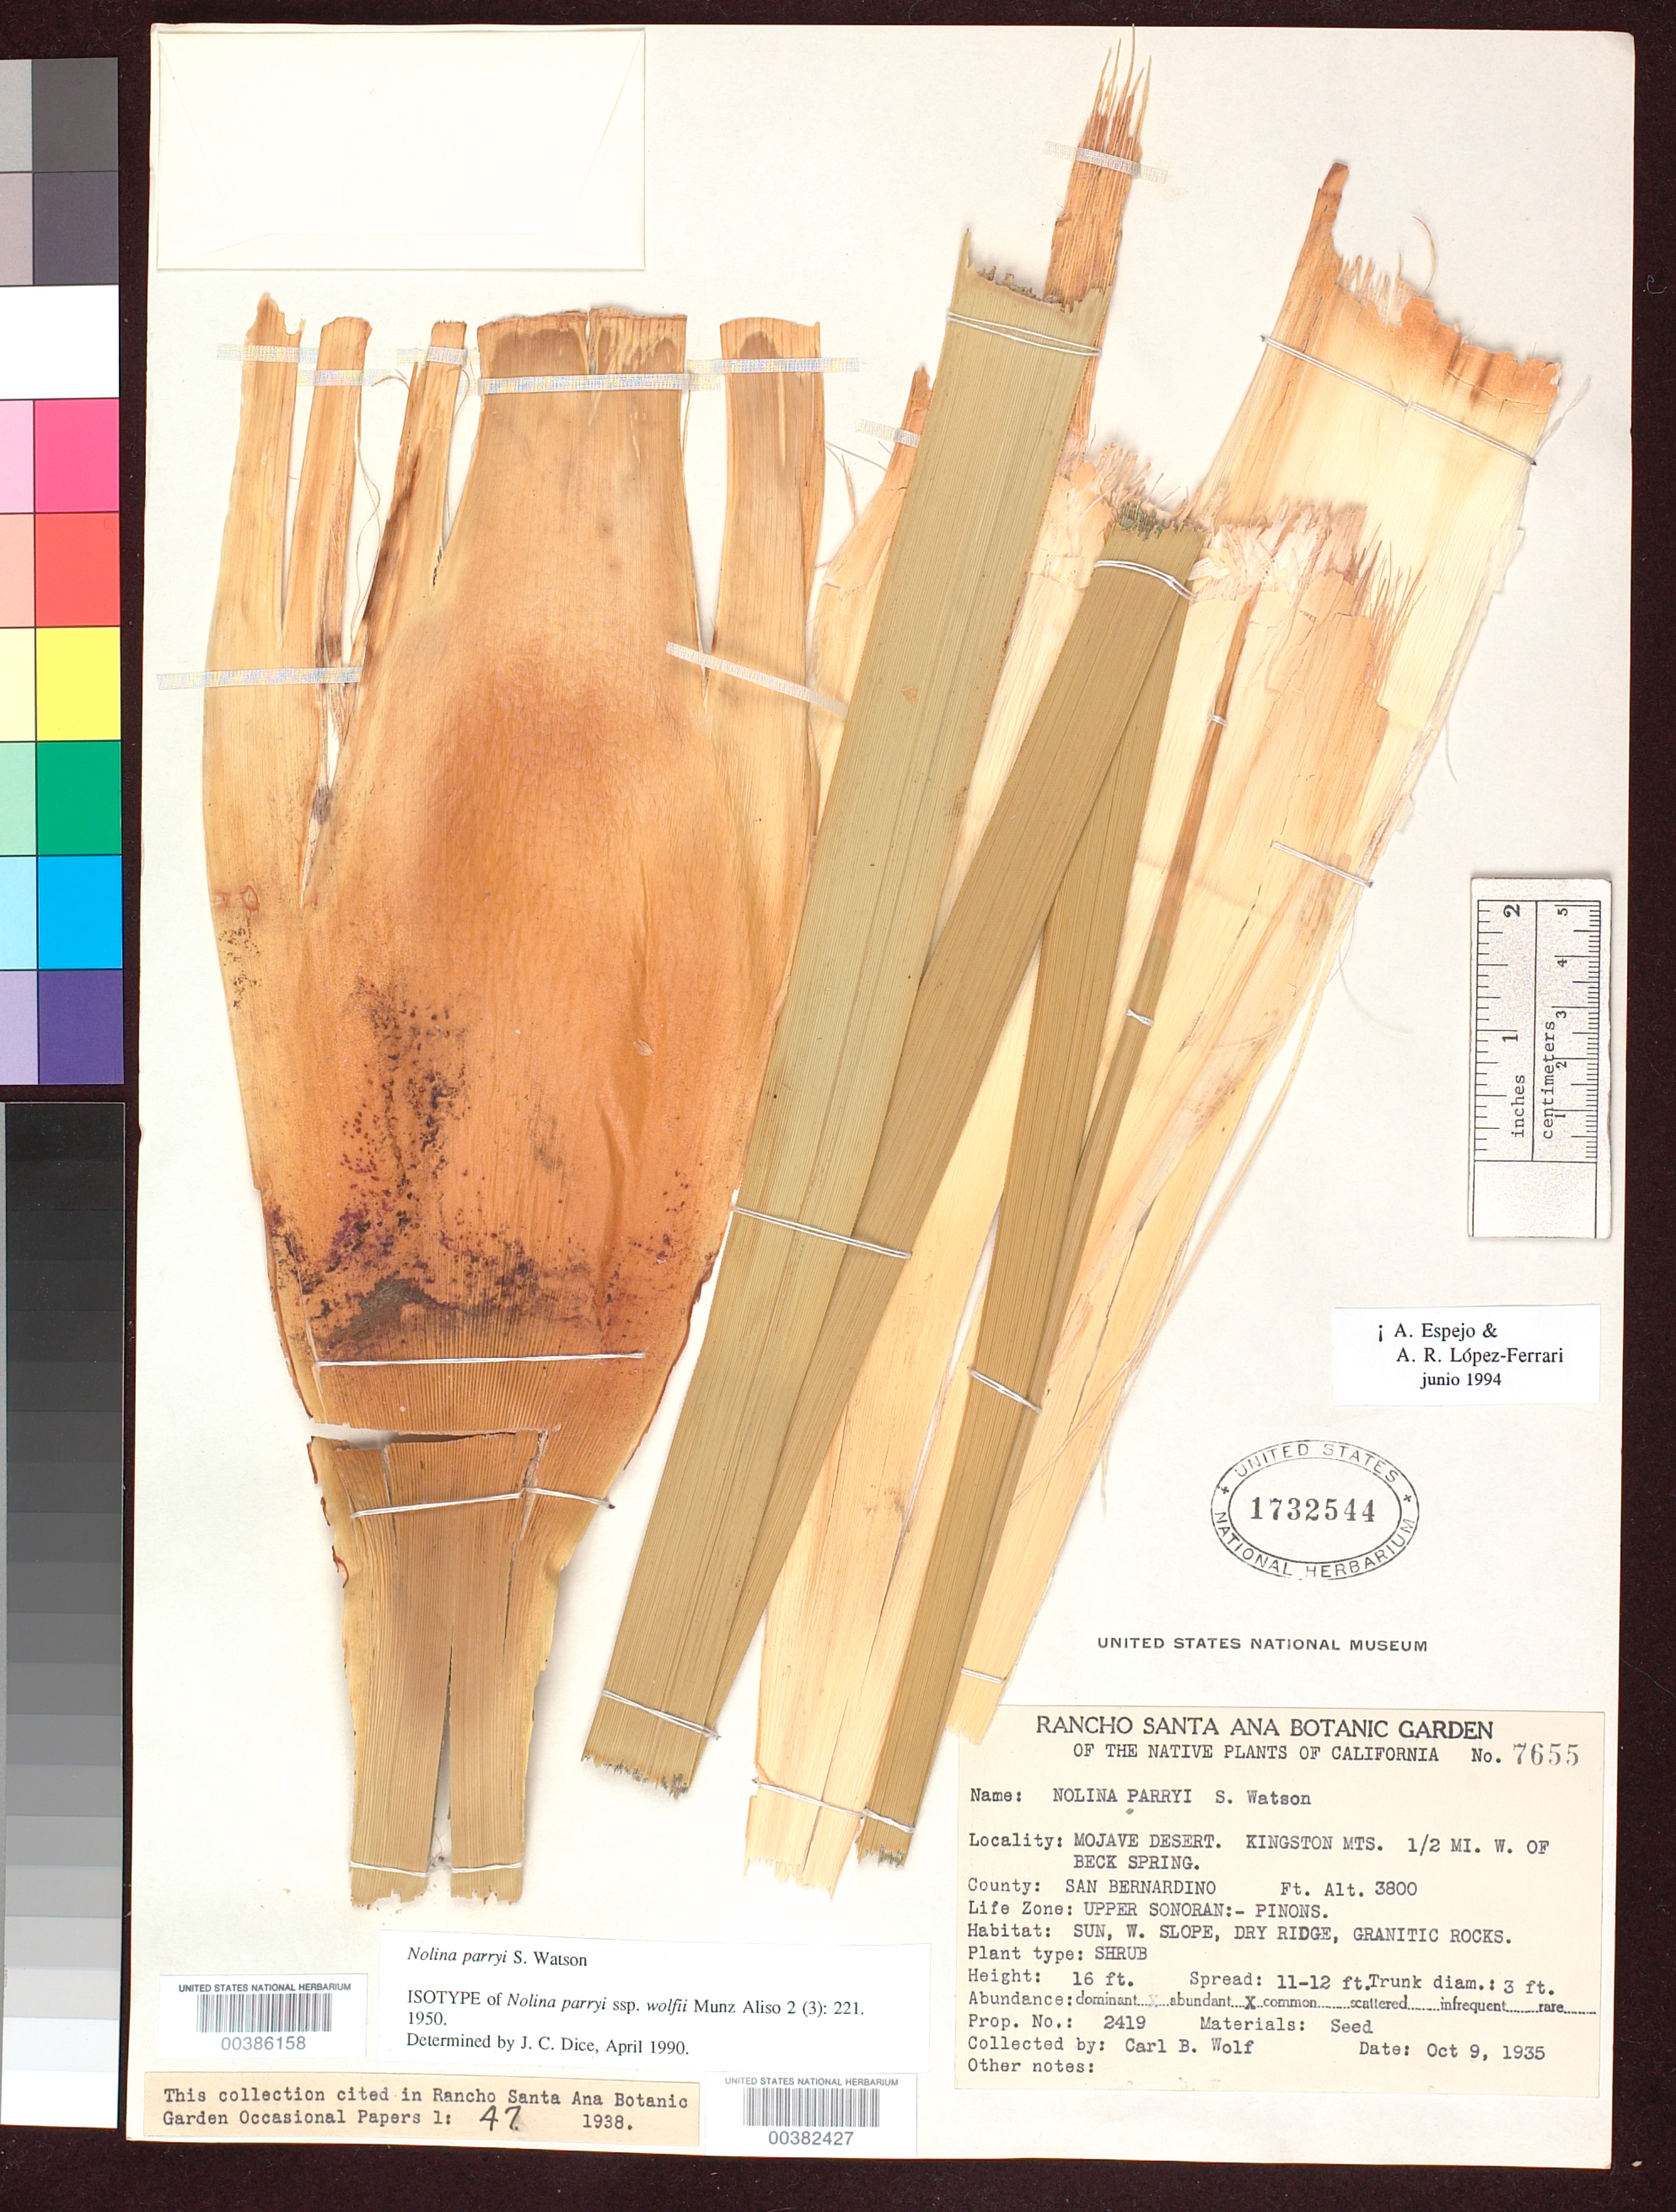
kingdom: Plantae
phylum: Tracheophyta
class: Liliopsida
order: Asparagales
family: Asparagaceae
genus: Nolina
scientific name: Nolina parryi subsp. wolfii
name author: Munz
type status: Isotype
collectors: C. B. Wolf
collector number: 7655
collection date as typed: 09 Oct 1935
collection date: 1935-10-09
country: United States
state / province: California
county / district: San Bernardino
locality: Mojave Desert, Kingston Mts., west of Beck Spring.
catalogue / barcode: US 1732544